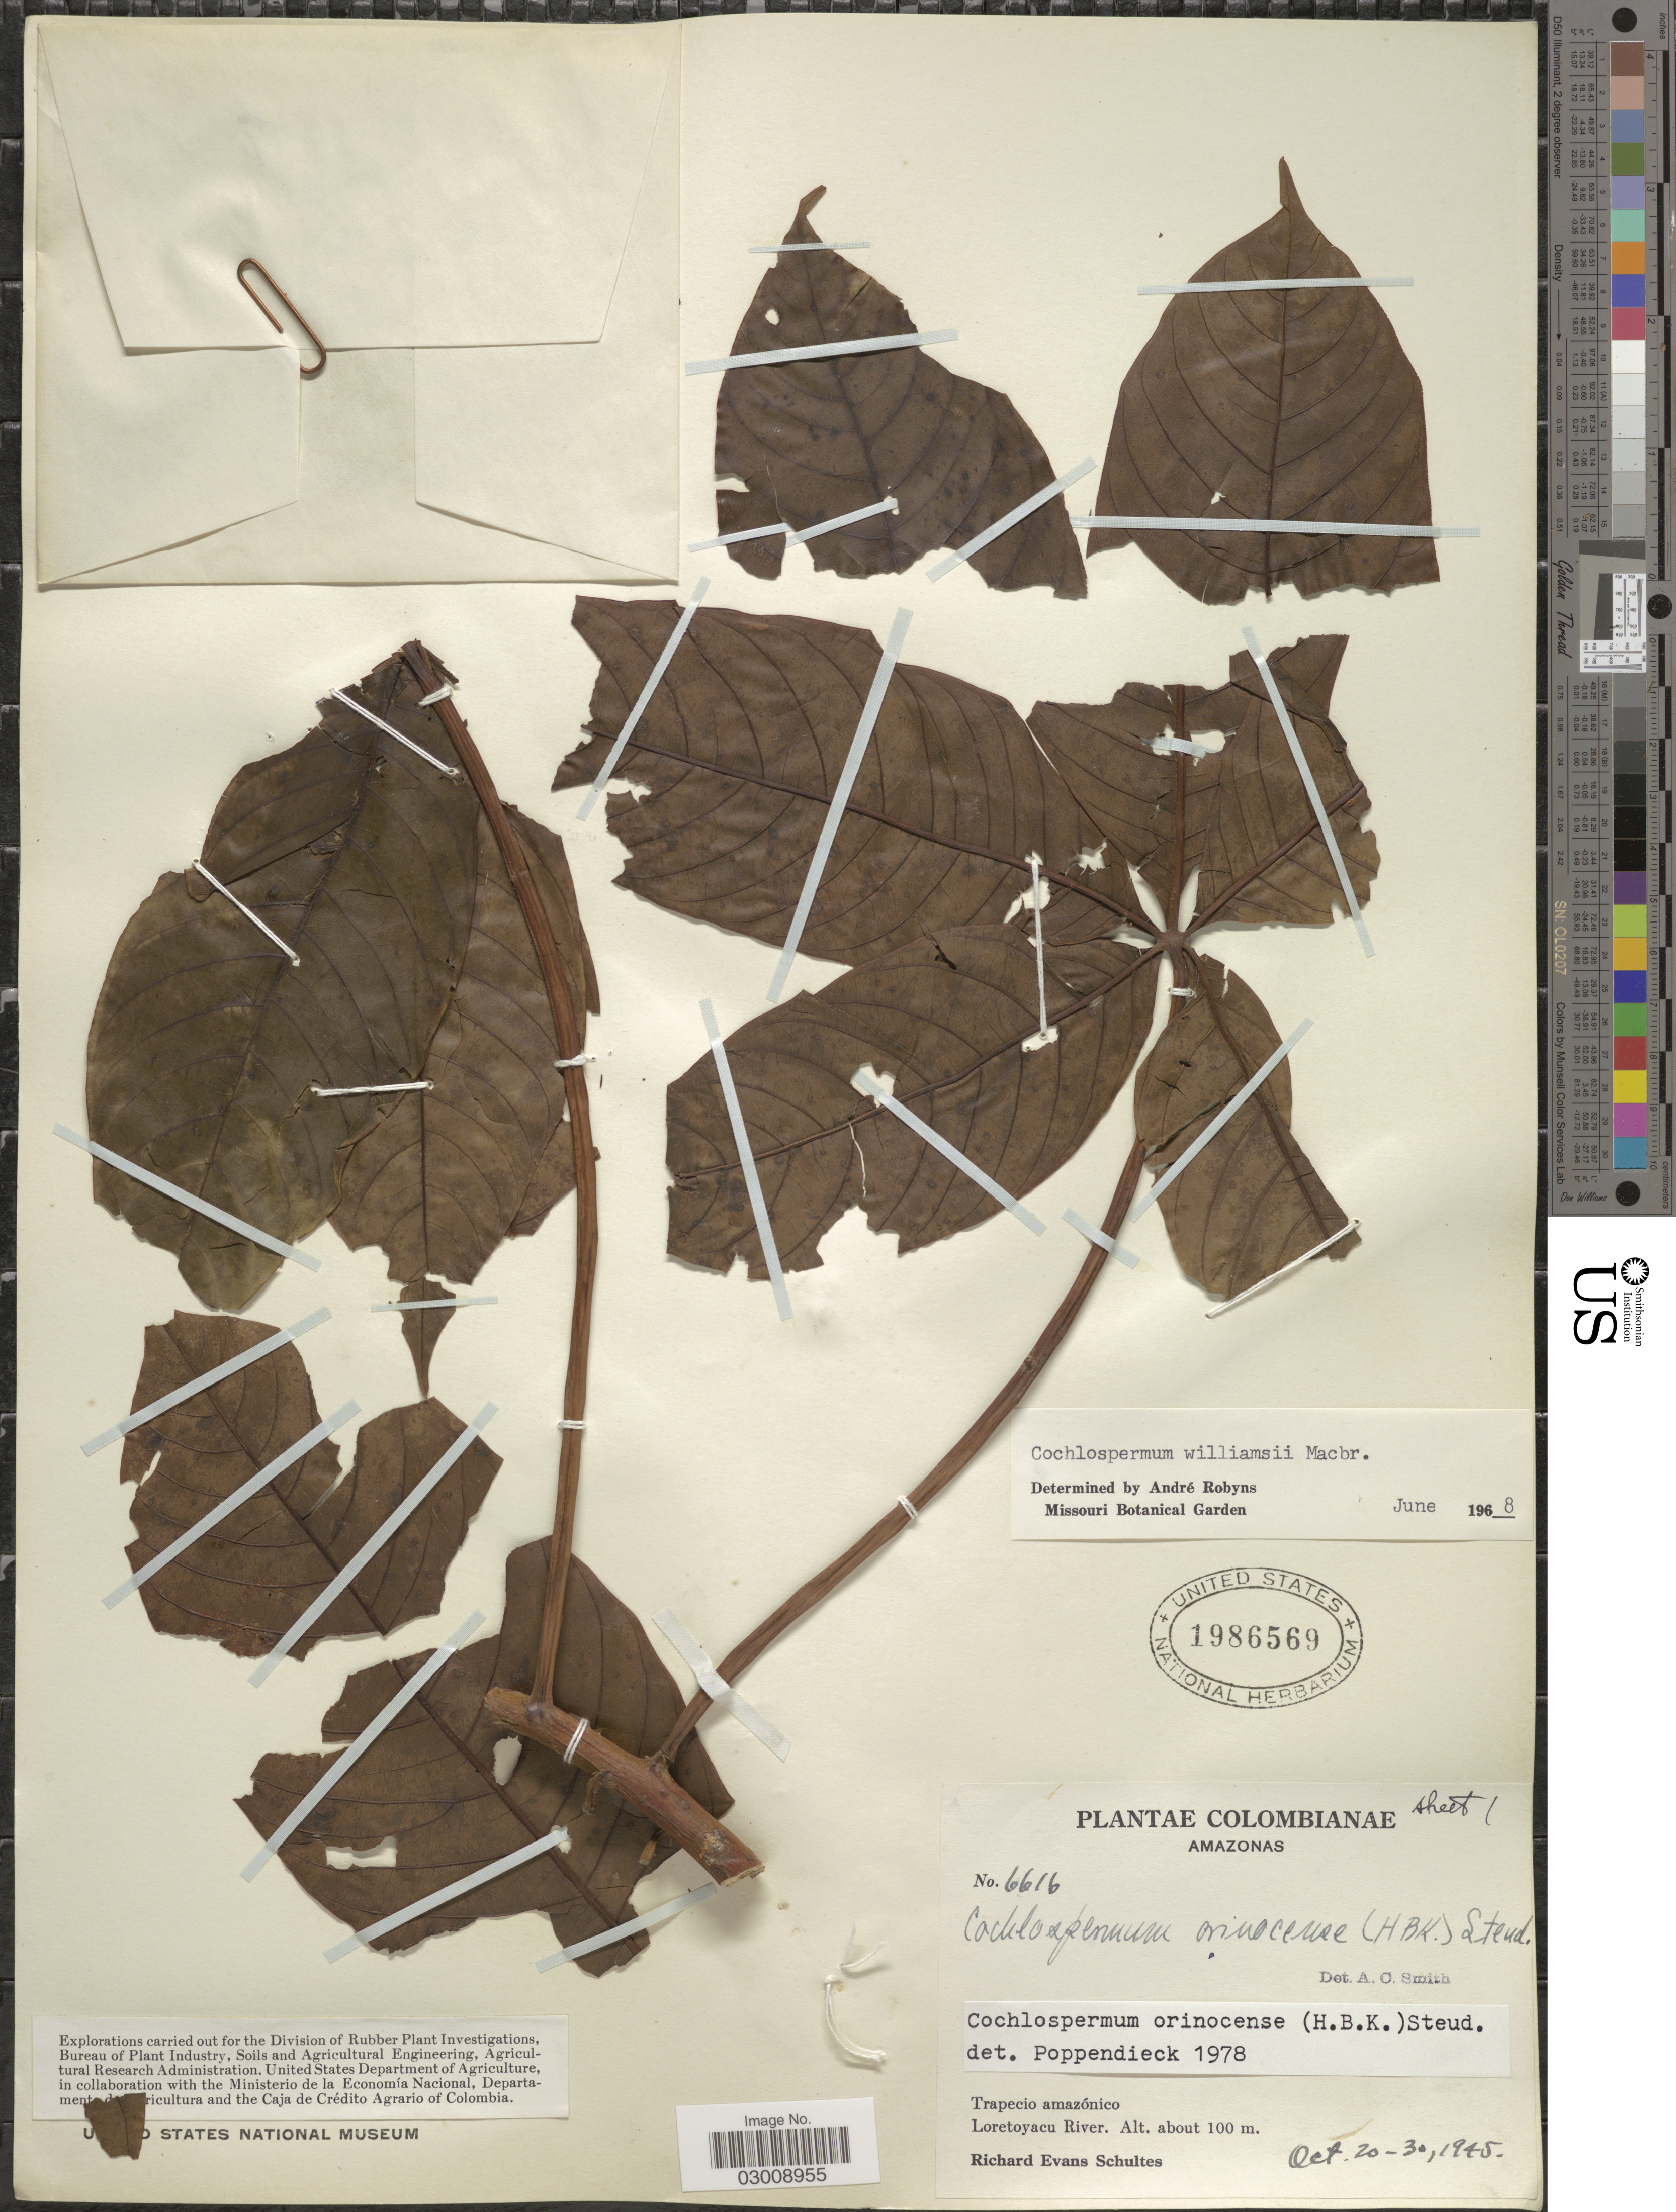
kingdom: Plantae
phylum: Tracheophyta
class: Magnoliopsida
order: Malvales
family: Cochlospermaceae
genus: Cochlospermum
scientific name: Cochlospermum orinocense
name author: (Kunth) Steud.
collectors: R. E. Schultes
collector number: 6616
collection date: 1945-10-20/1945-10-30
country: Colombia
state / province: Amazônas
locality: Trapecio amazónico. Loretoyacu River.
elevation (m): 100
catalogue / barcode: US 1986569